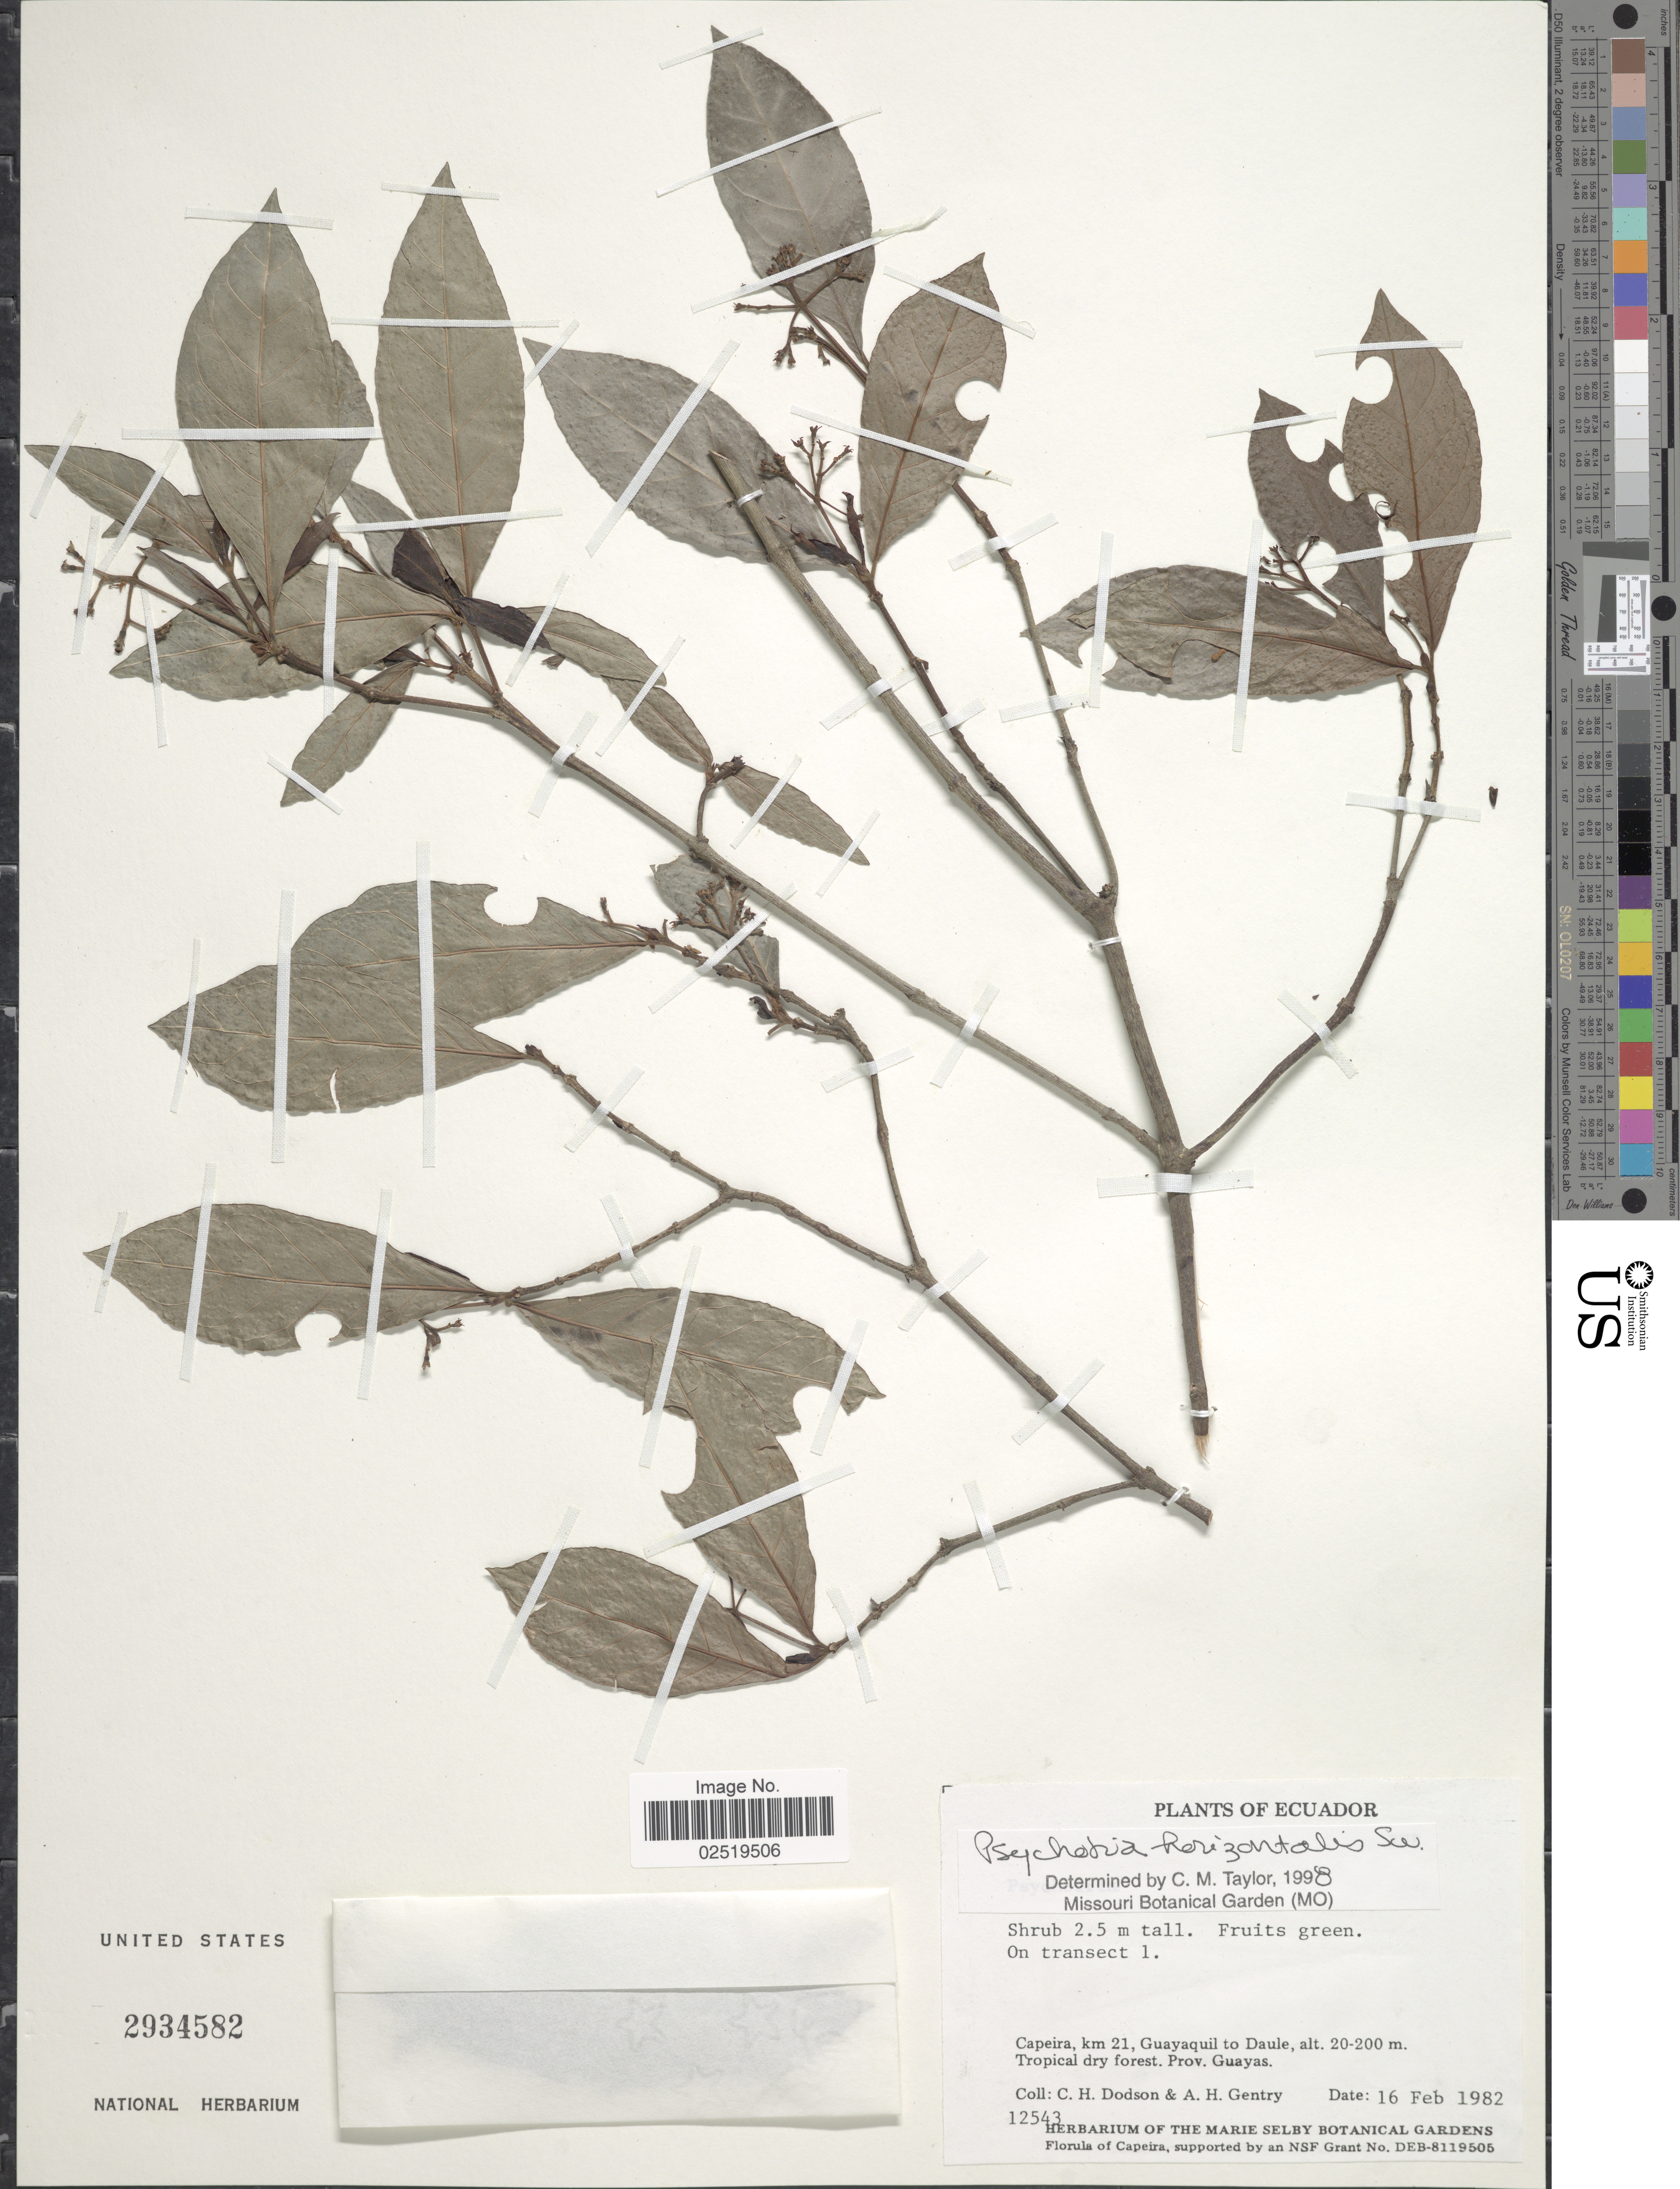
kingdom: Plantae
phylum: Tracheophyta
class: Magnoliopsida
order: Gentianales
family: Rubiaceae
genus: Psychotria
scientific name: Psychotria horizontalis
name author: Sw.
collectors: C. H. Dodson & A. H. Gentry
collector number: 12543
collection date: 1982-02-16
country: Ecuador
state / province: Guayas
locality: Capoeira, km 21, Guayaquil to Daule, Tropical dry forest.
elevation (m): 20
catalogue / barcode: US 2934582